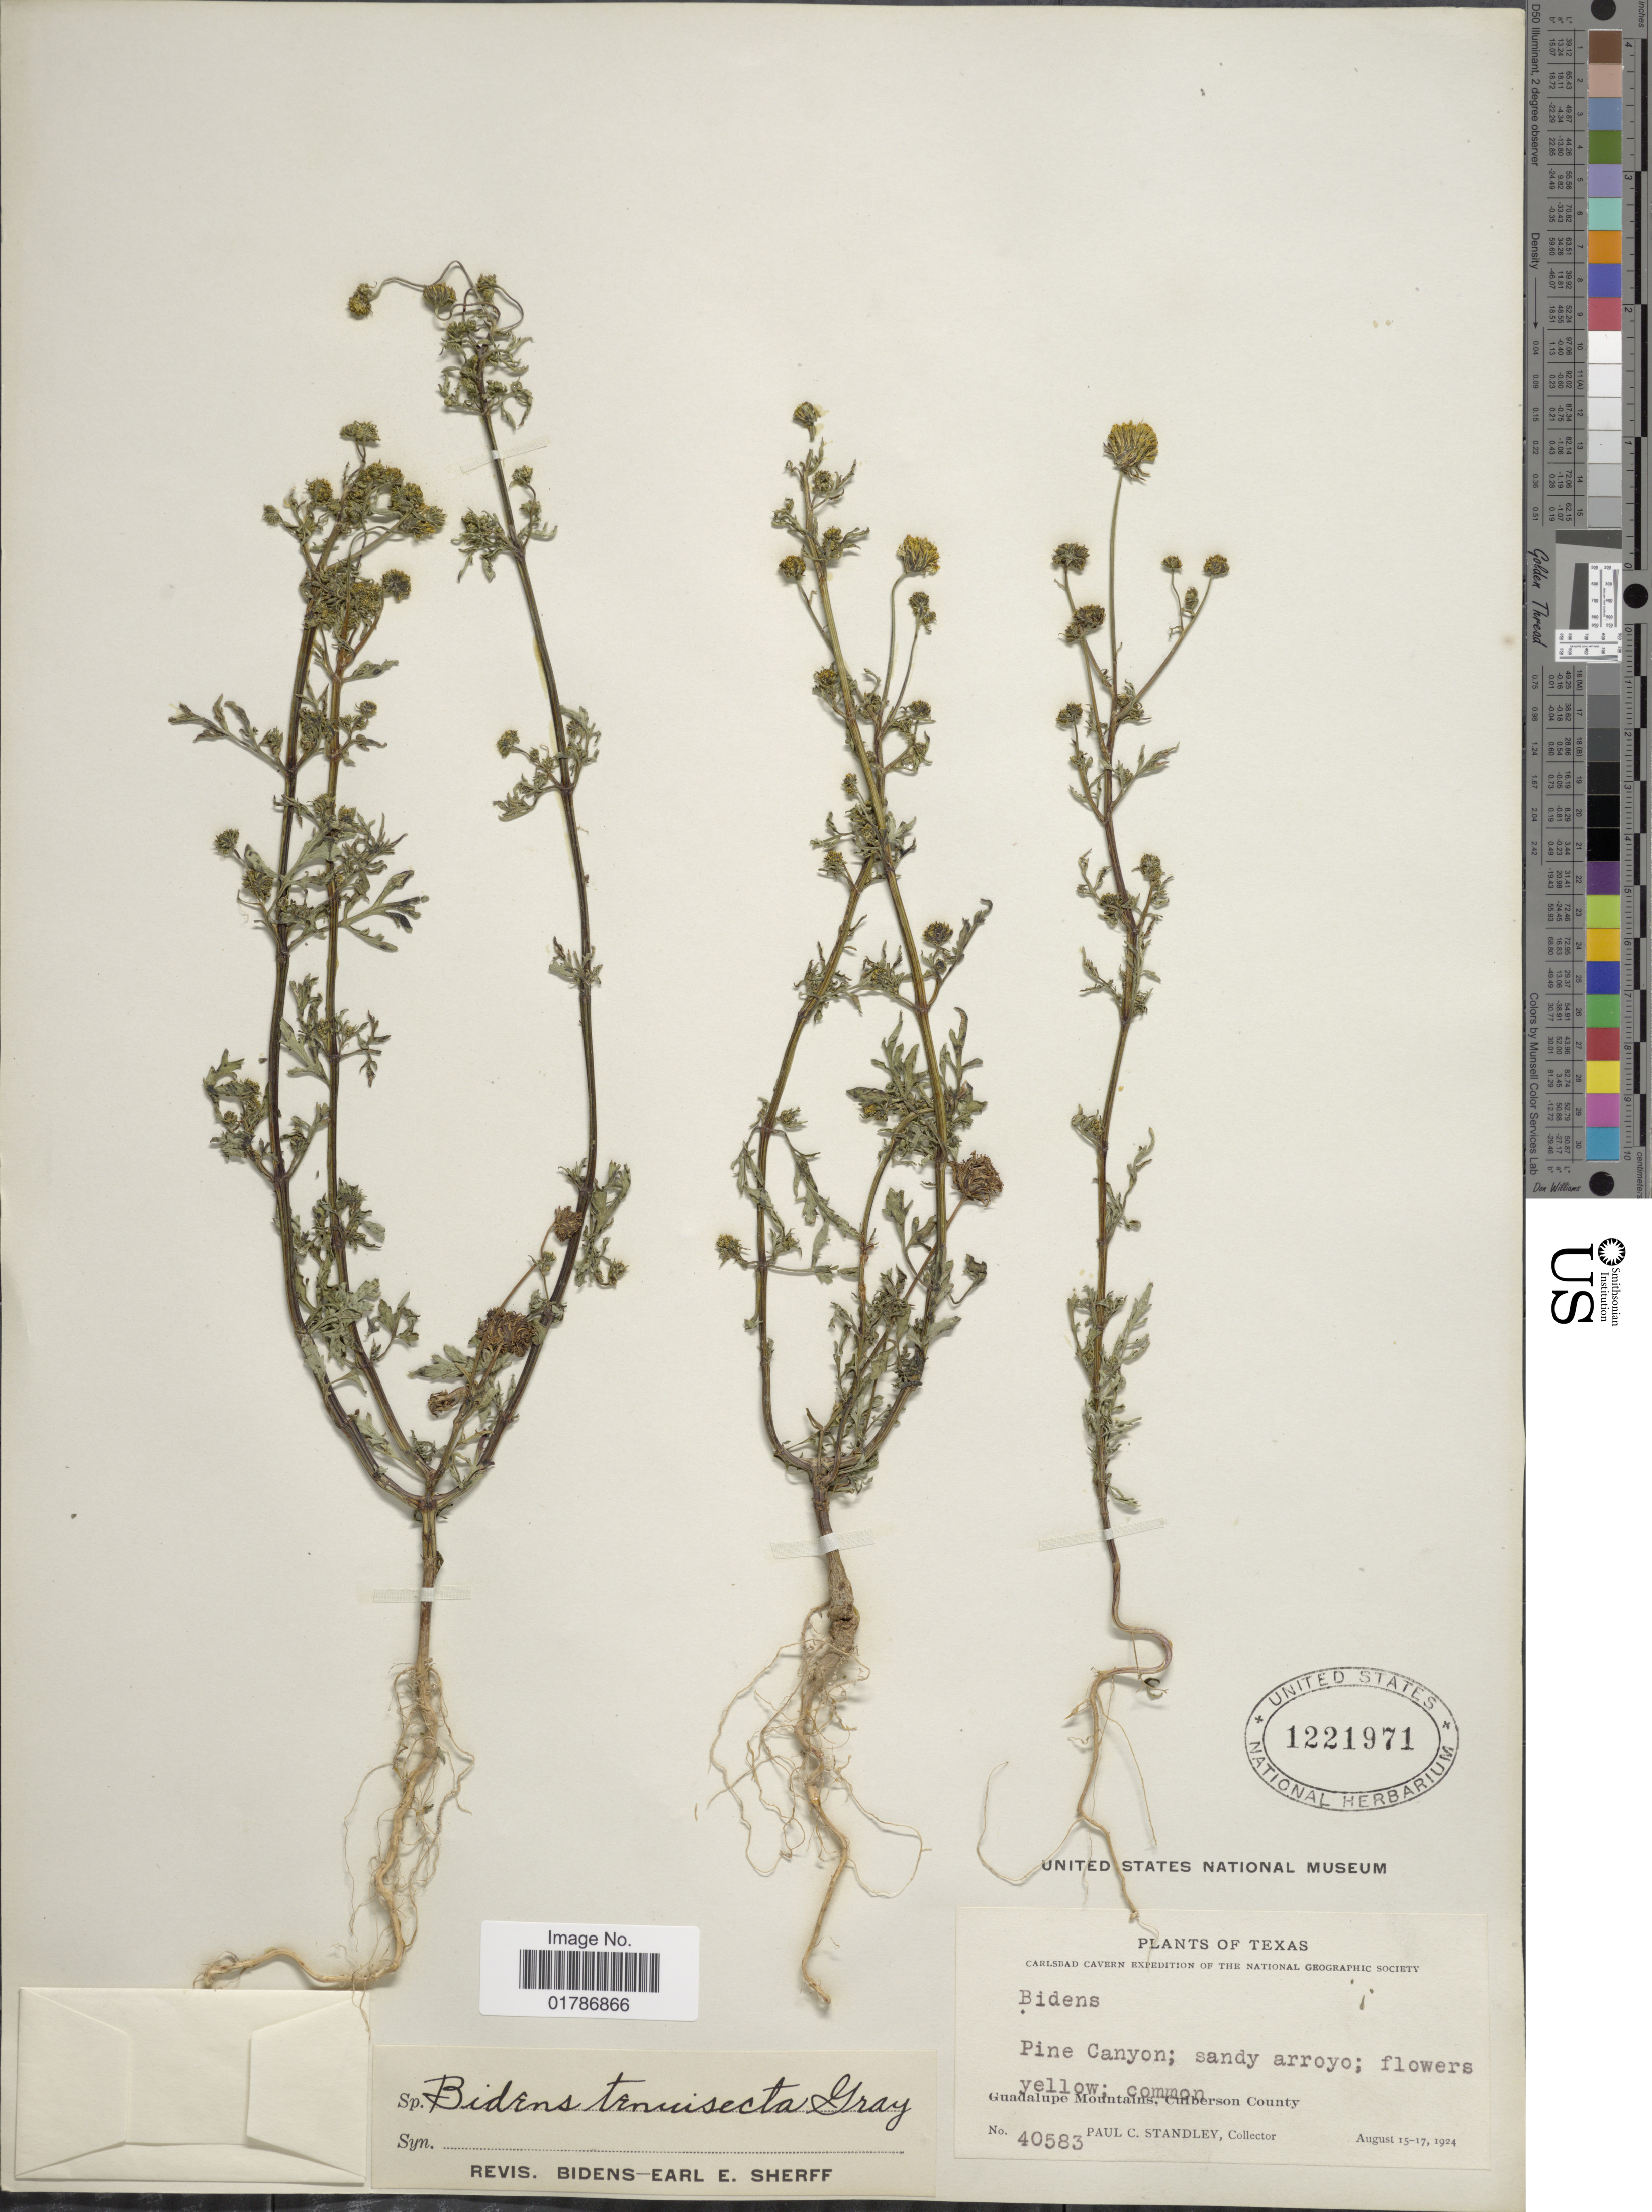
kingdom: Plantae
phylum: Tracheophyta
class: Magnoliopsida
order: Asterales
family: Asteraceae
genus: Bidens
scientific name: Bidens tenuisecta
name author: A. Gray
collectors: P. C. Standley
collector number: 40583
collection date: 1924-08-15/1924-08-17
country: United States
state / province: Texas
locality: Pine Canyon, Guadalupe Mountains, Culberson County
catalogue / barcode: US 1221971